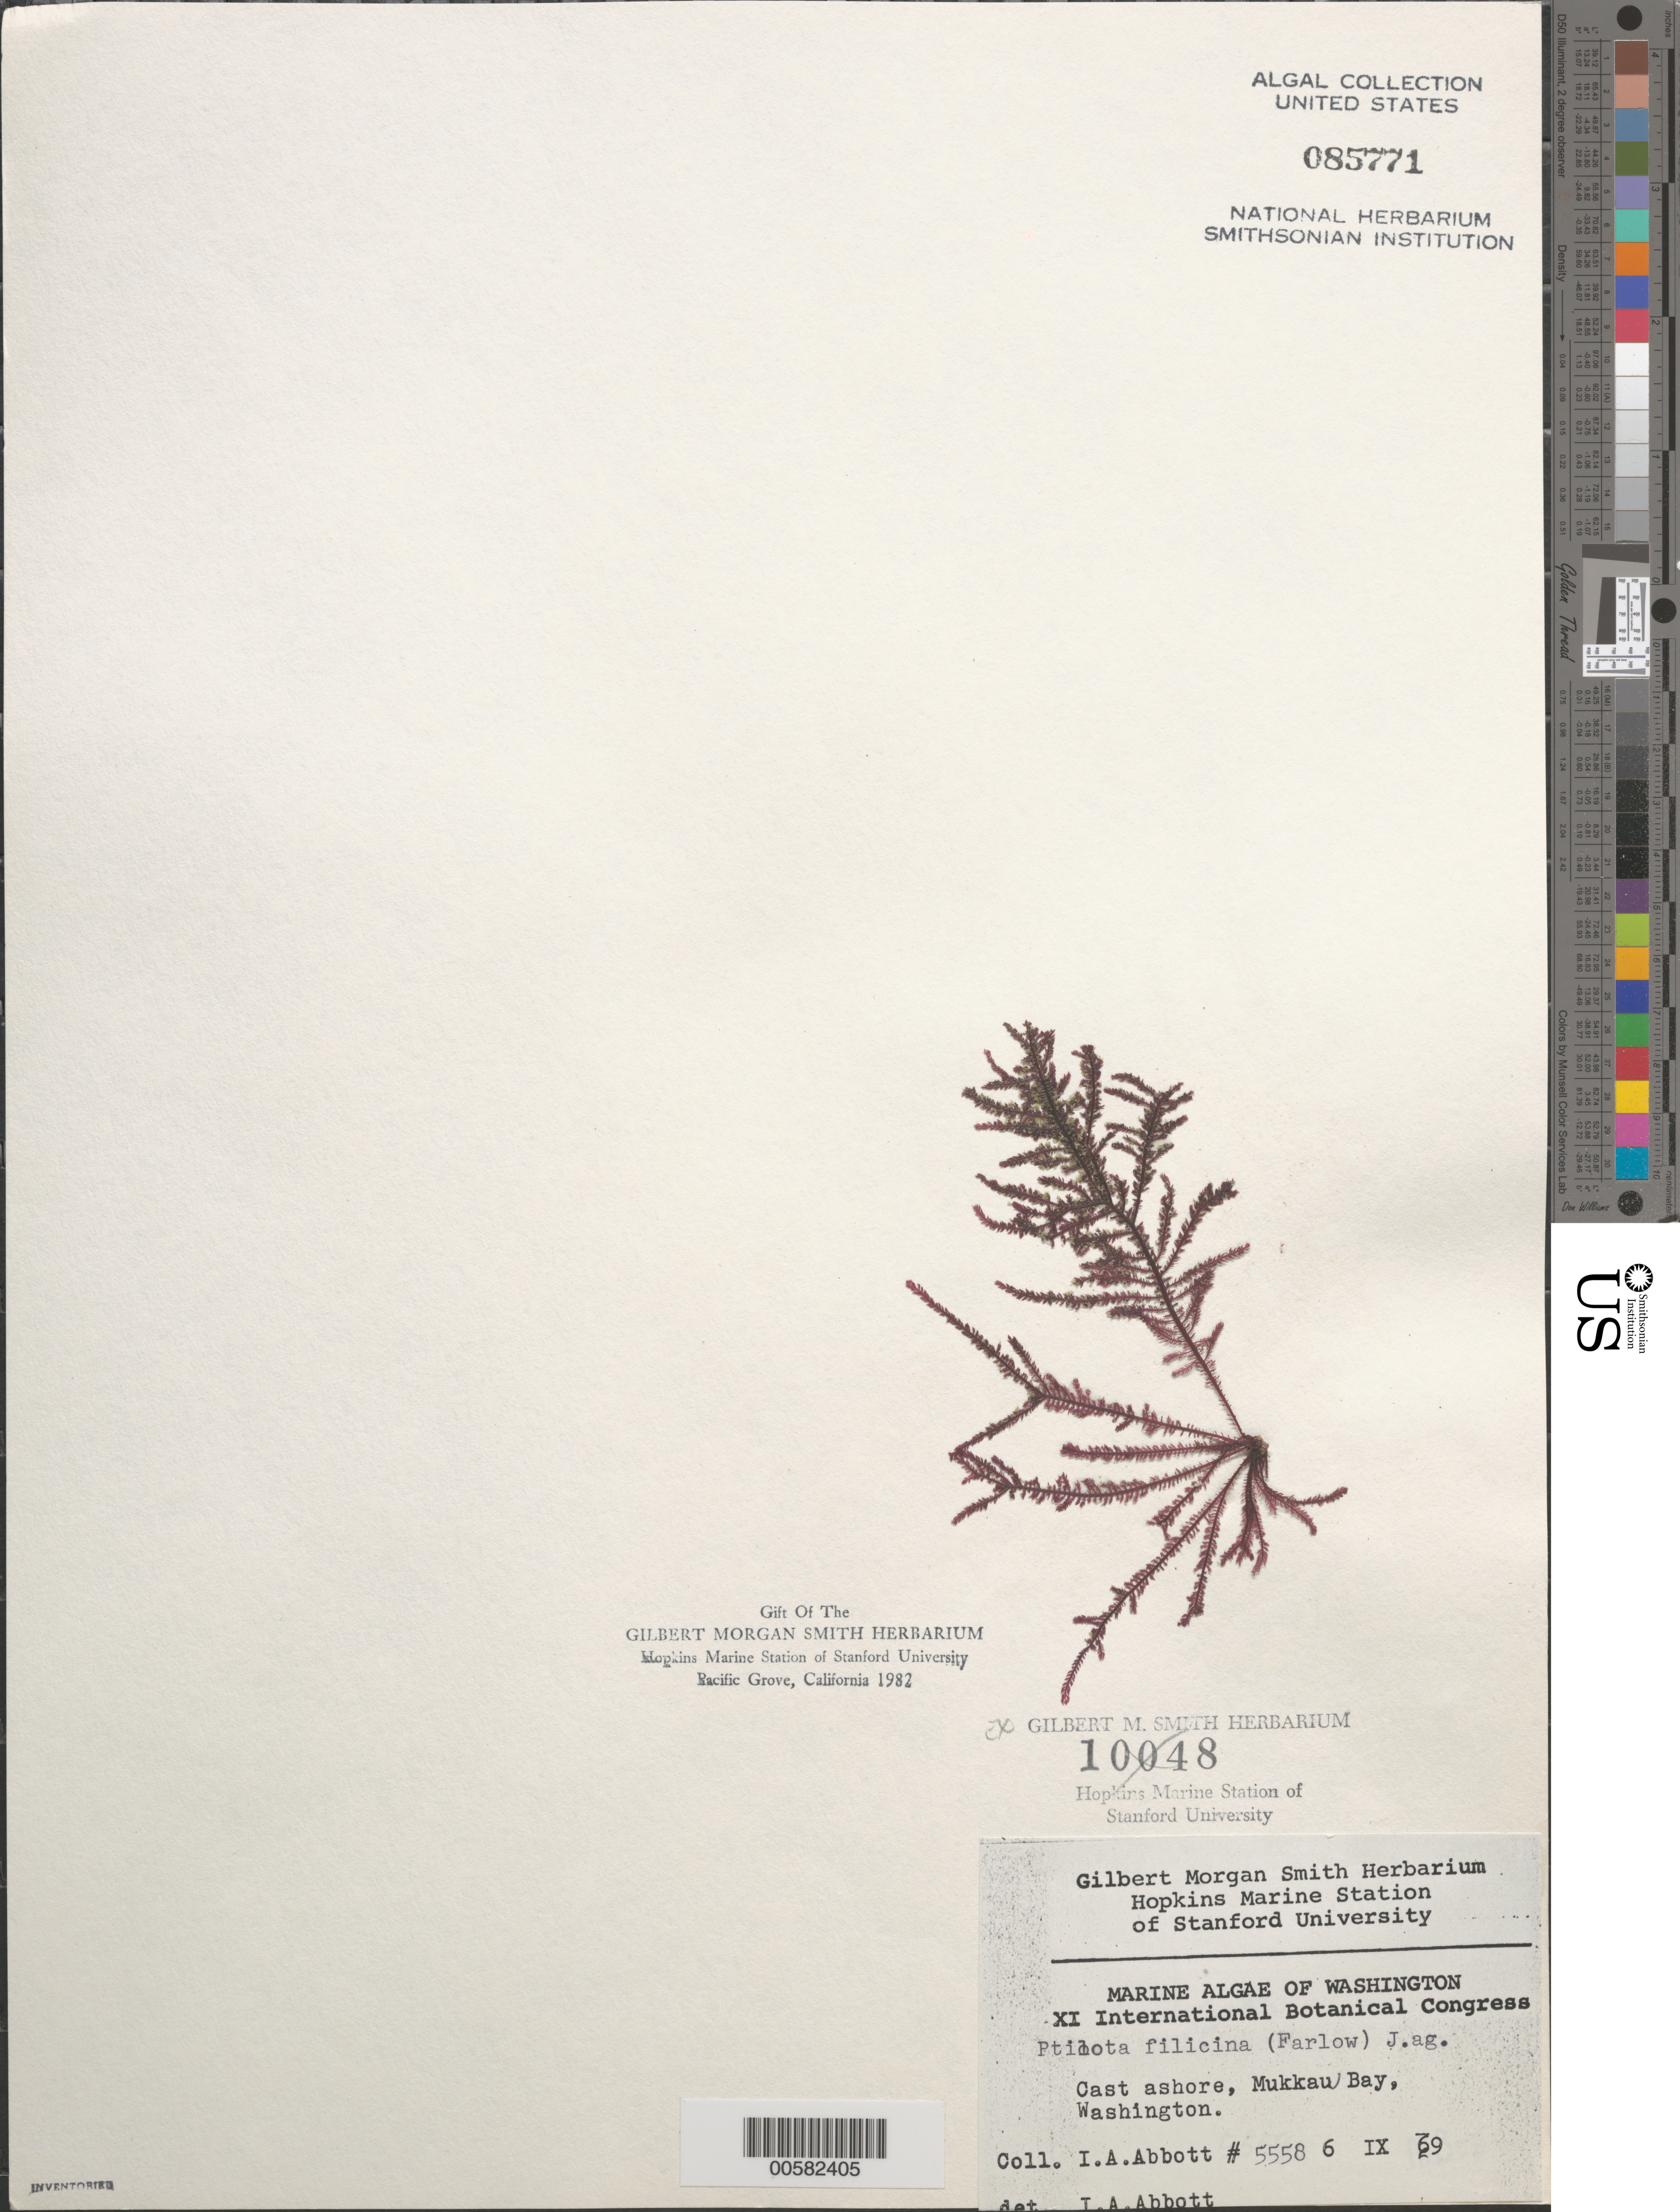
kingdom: Plantae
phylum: Rhodophyta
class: Florideophyceae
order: Ceramiales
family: Wrangeliaceae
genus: Ptilota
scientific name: Ptilota filicina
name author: J. Agardh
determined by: Abbott, Isabella A.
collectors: I. A. Abbott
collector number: IAA 5558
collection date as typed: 06 Sep 1969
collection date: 1969-09-06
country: United States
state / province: Washington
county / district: Clallam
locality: Mukkaw Bay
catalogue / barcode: US 85771